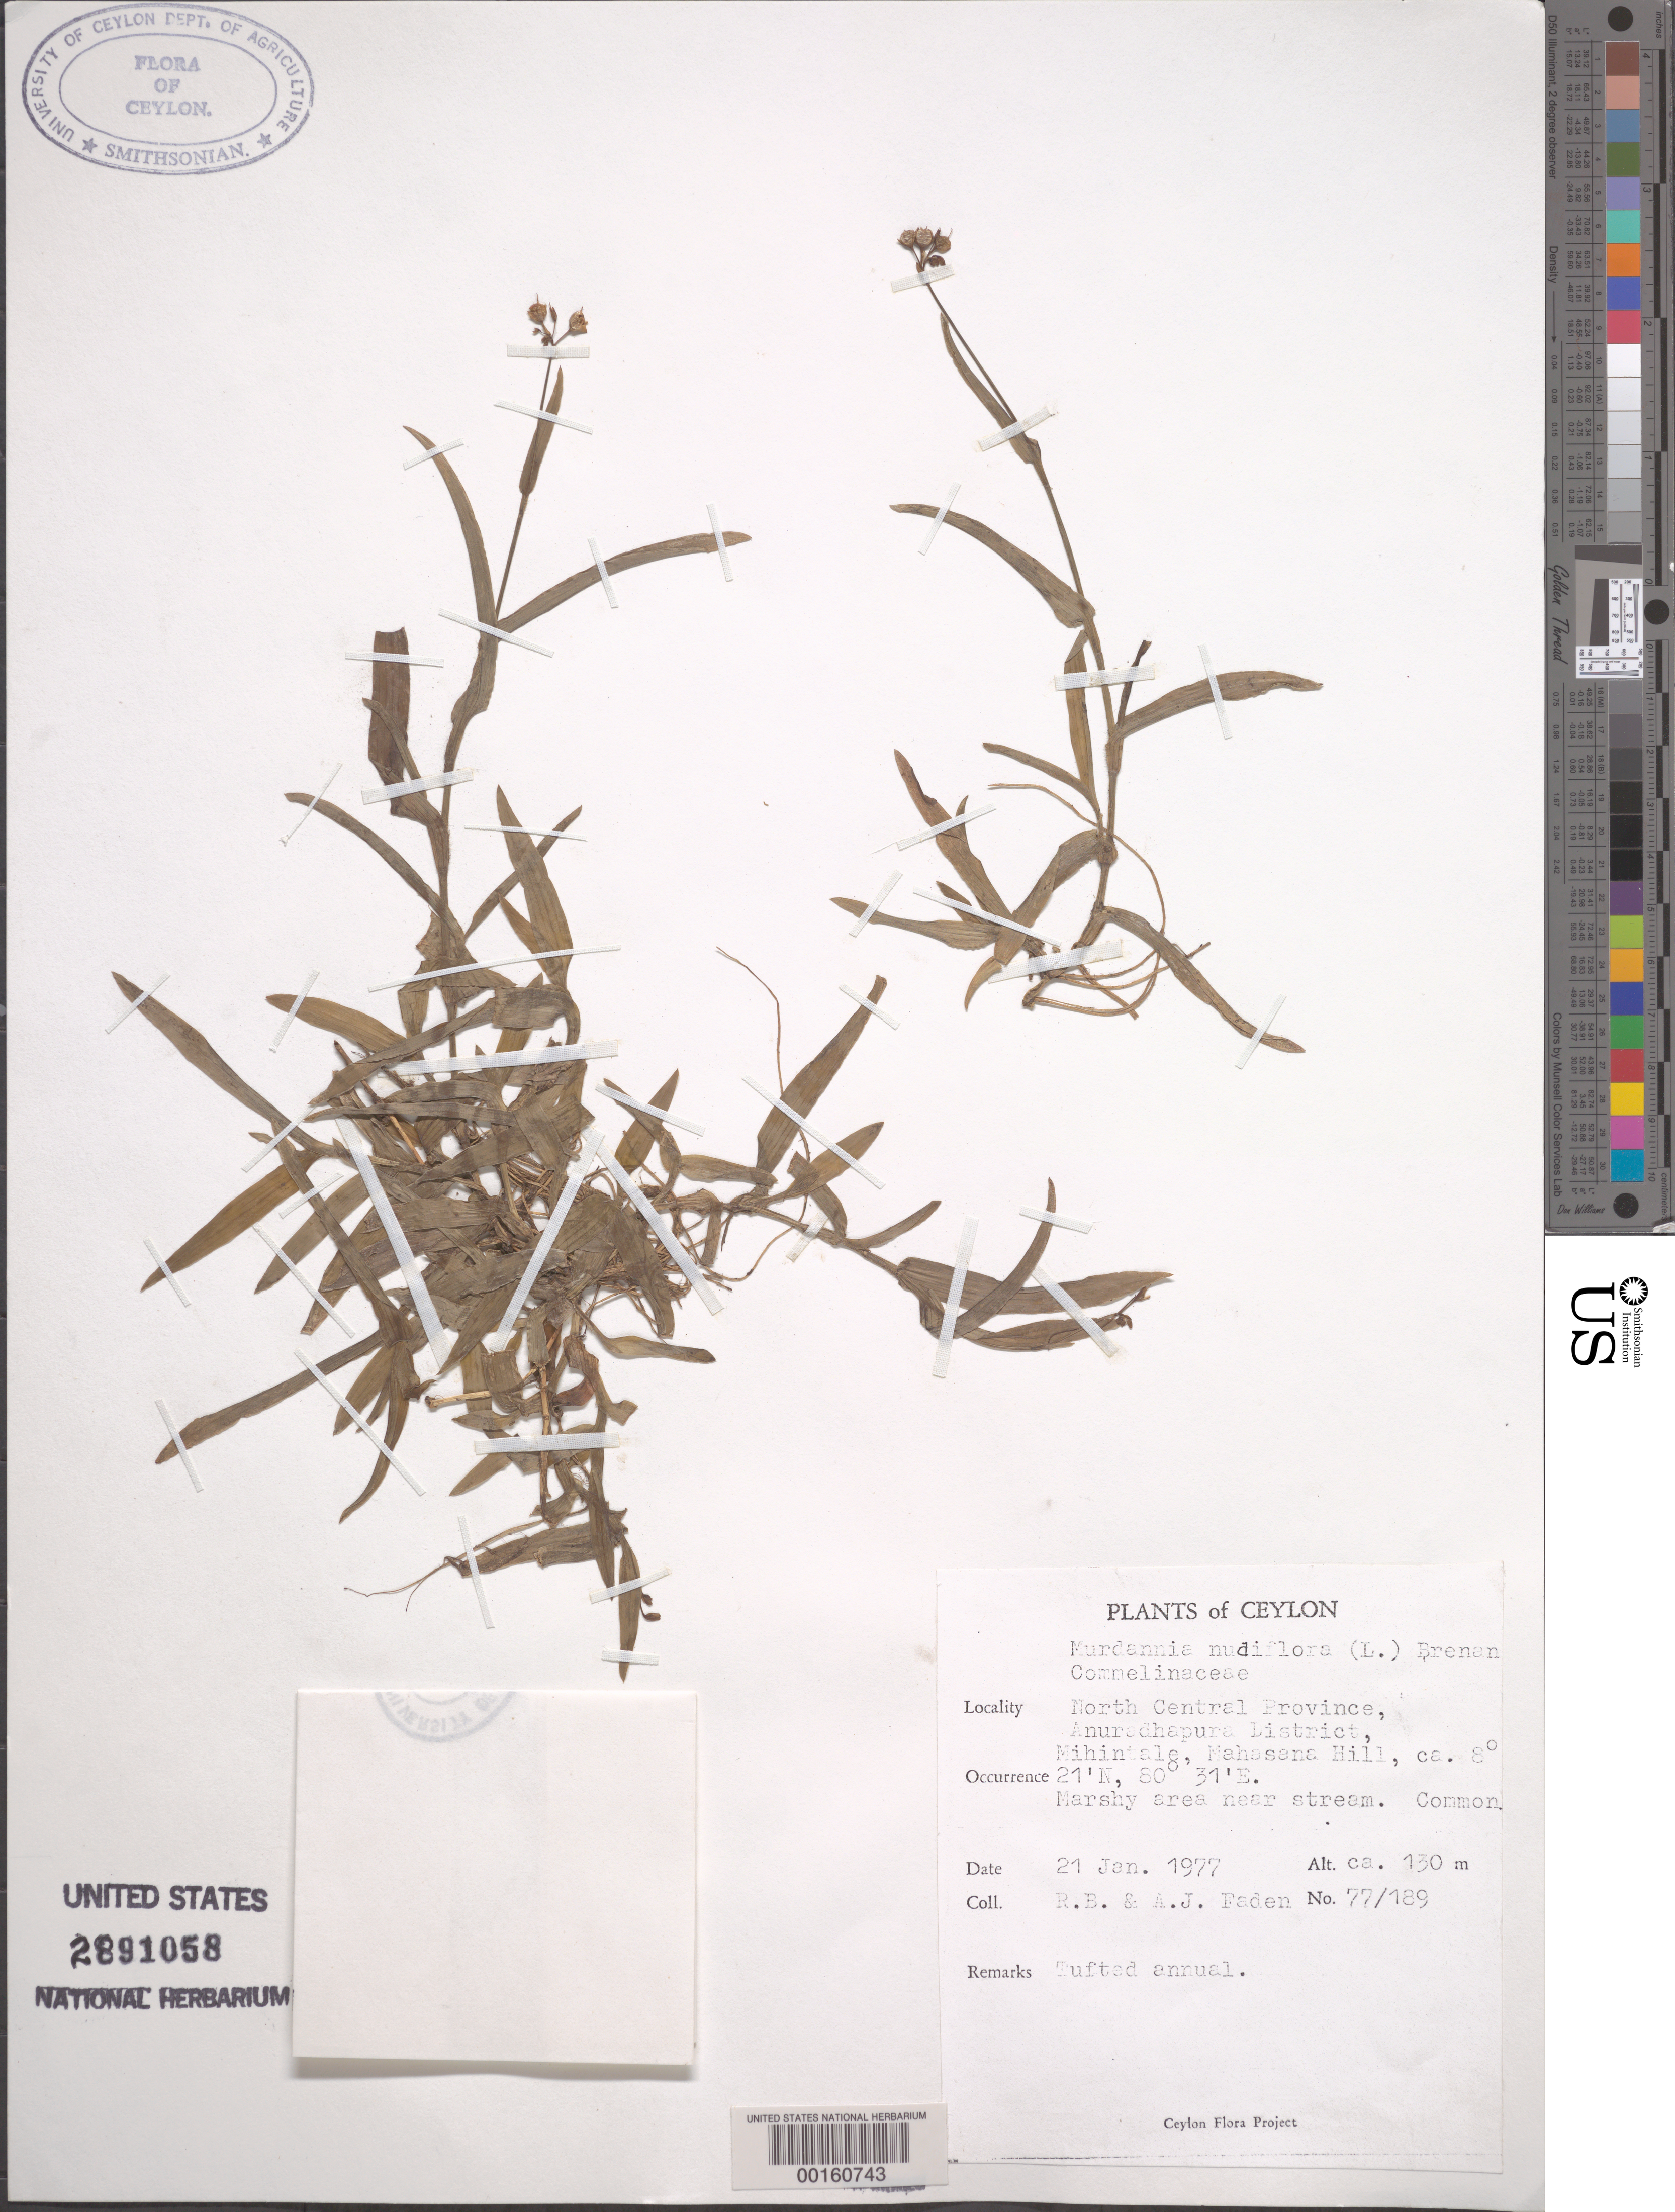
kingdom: Plantae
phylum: Tracheophyta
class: Liliopsida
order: Commelinales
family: Commelinaceae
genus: Murdannia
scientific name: Murdannia nudiflora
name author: (L.) Brenan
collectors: R. B. Faden & A. J. Faden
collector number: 77/189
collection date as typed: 21 Jan 1977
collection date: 1977-01-21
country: Sri Lanka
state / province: North Central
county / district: Anuradhapura Dist.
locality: Mihintale, mahasana hill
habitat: Marshy area near stream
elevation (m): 130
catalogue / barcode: US 2891058